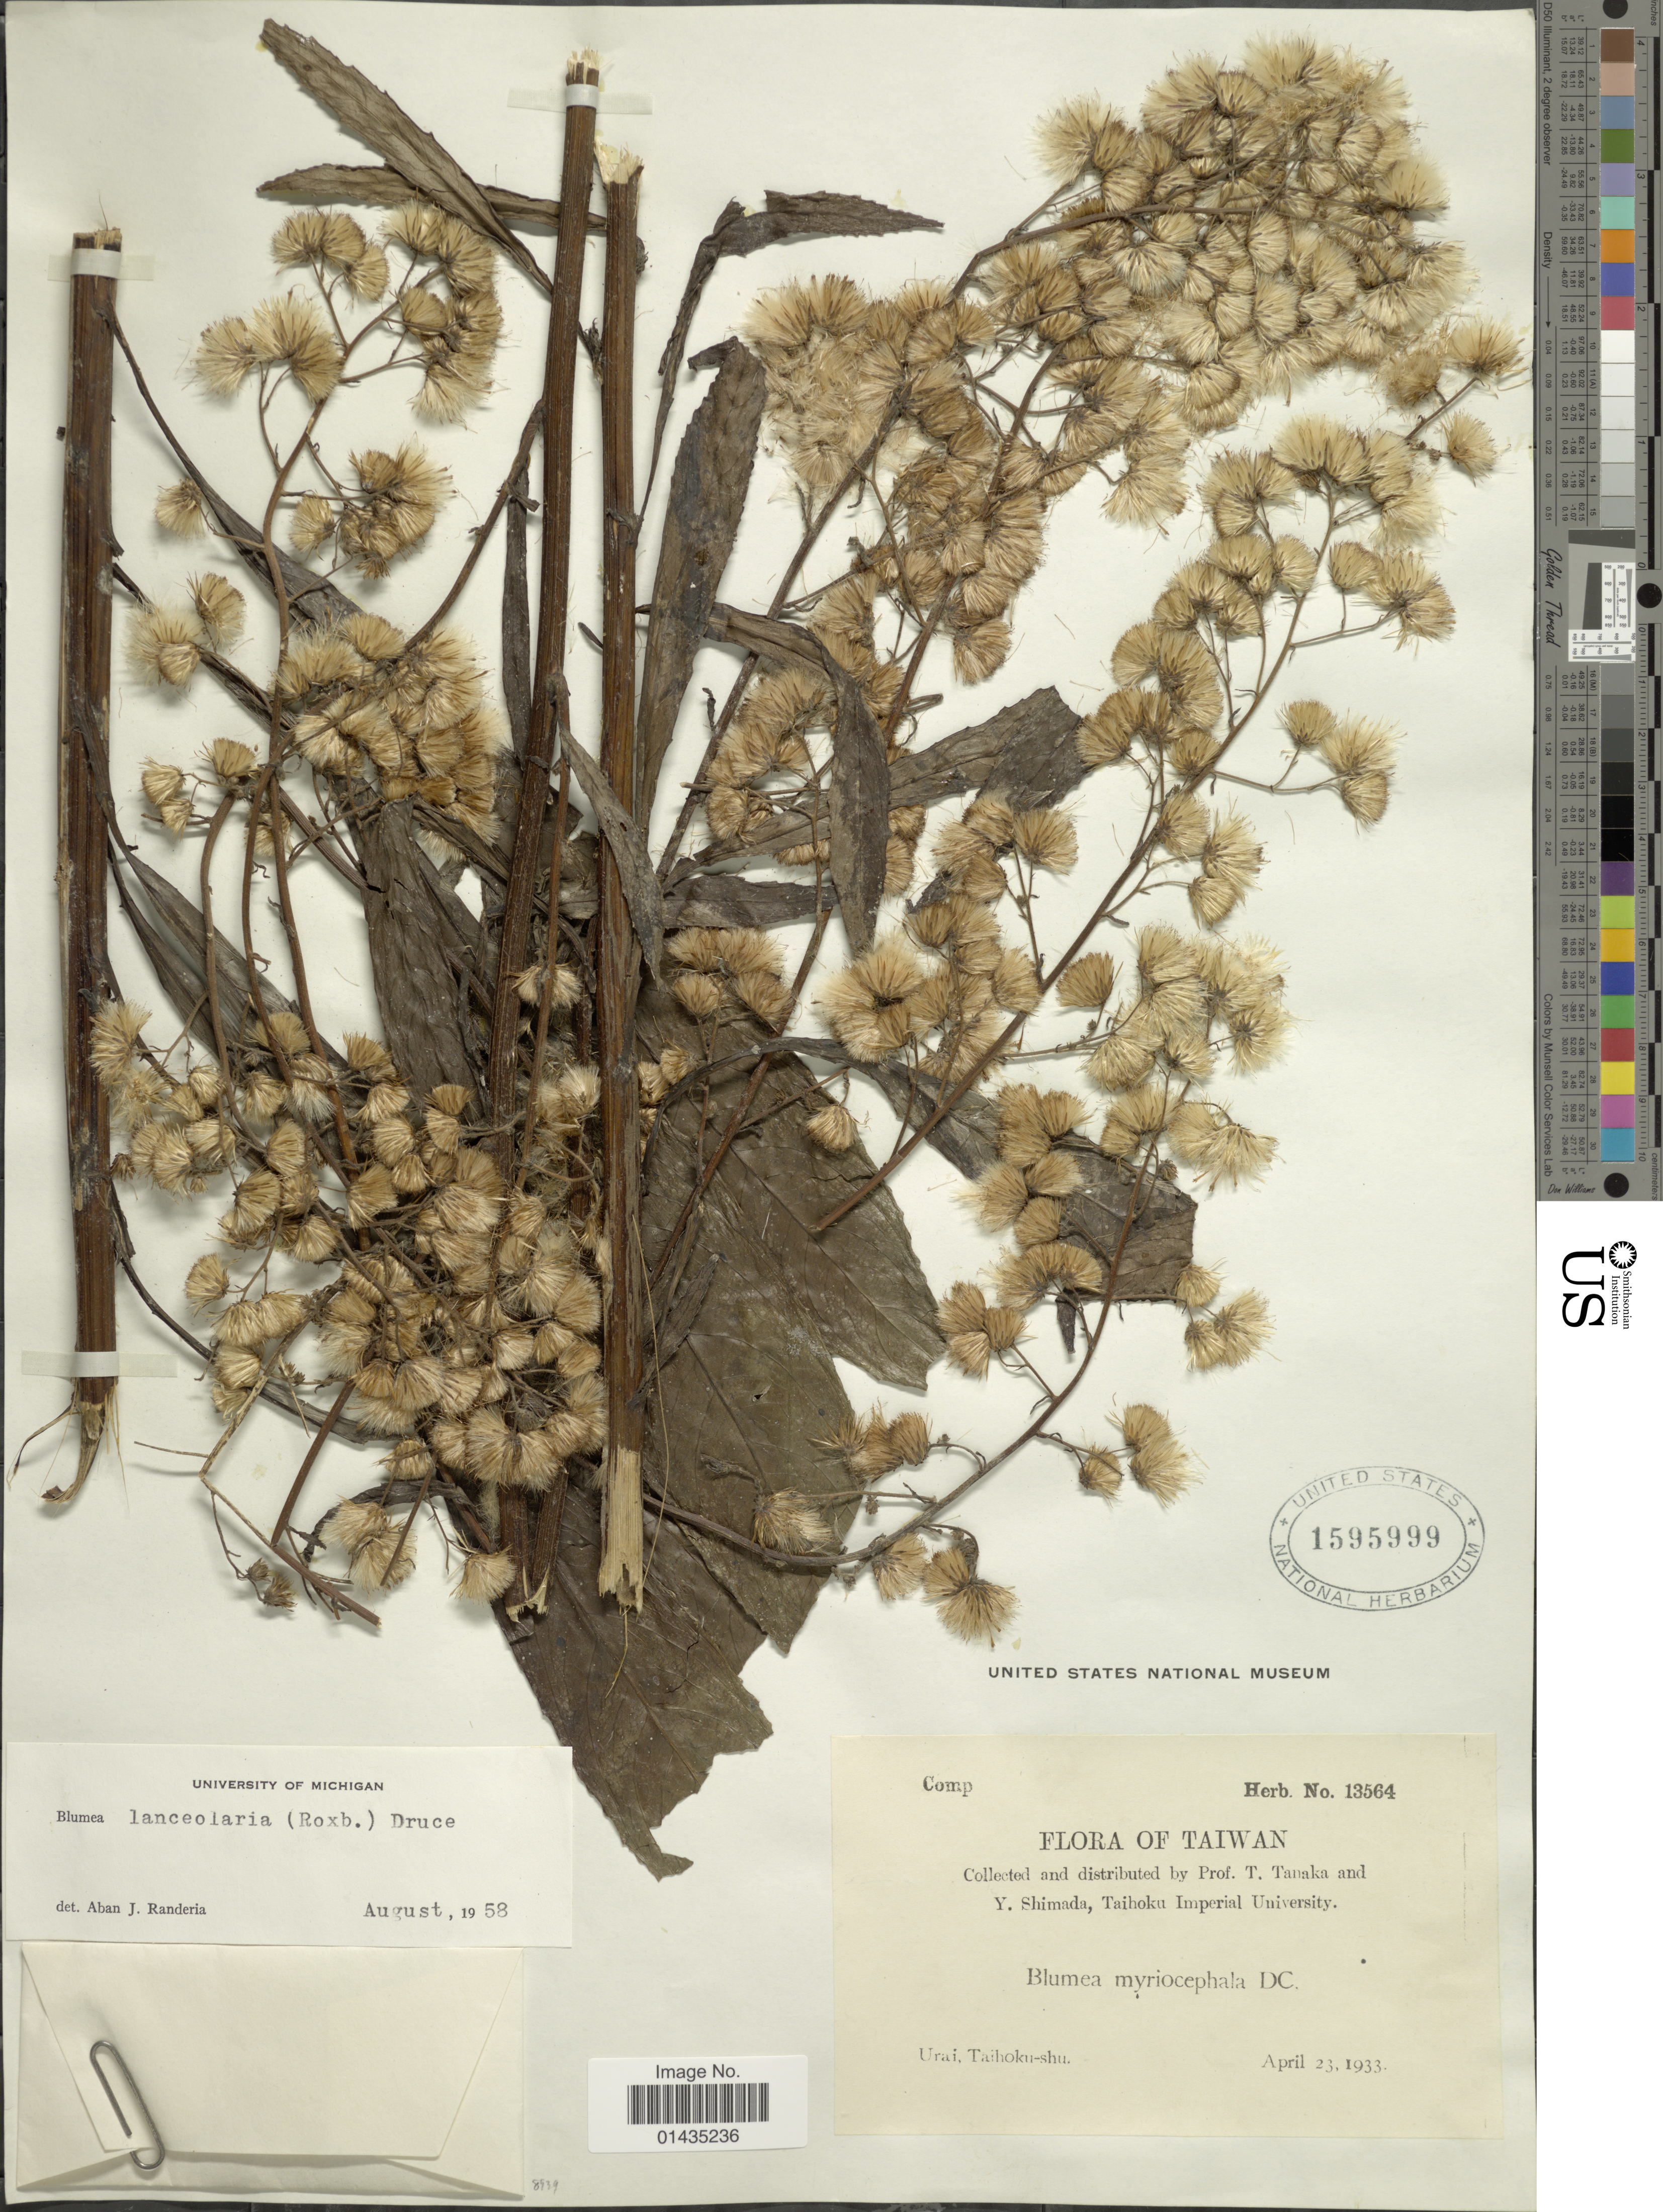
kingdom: Plantae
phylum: Tracheophyta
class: Magnoliopsida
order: Asterales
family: Asteraceae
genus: Blumea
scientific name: Blumea lanceolaria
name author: (Roxb.) Druce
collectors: T. Tanaka & Y. Shimada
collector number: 13564?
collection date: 1933-04-23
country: Taiwan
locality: Urai, Taihoku-shu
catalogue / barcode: US 1595999